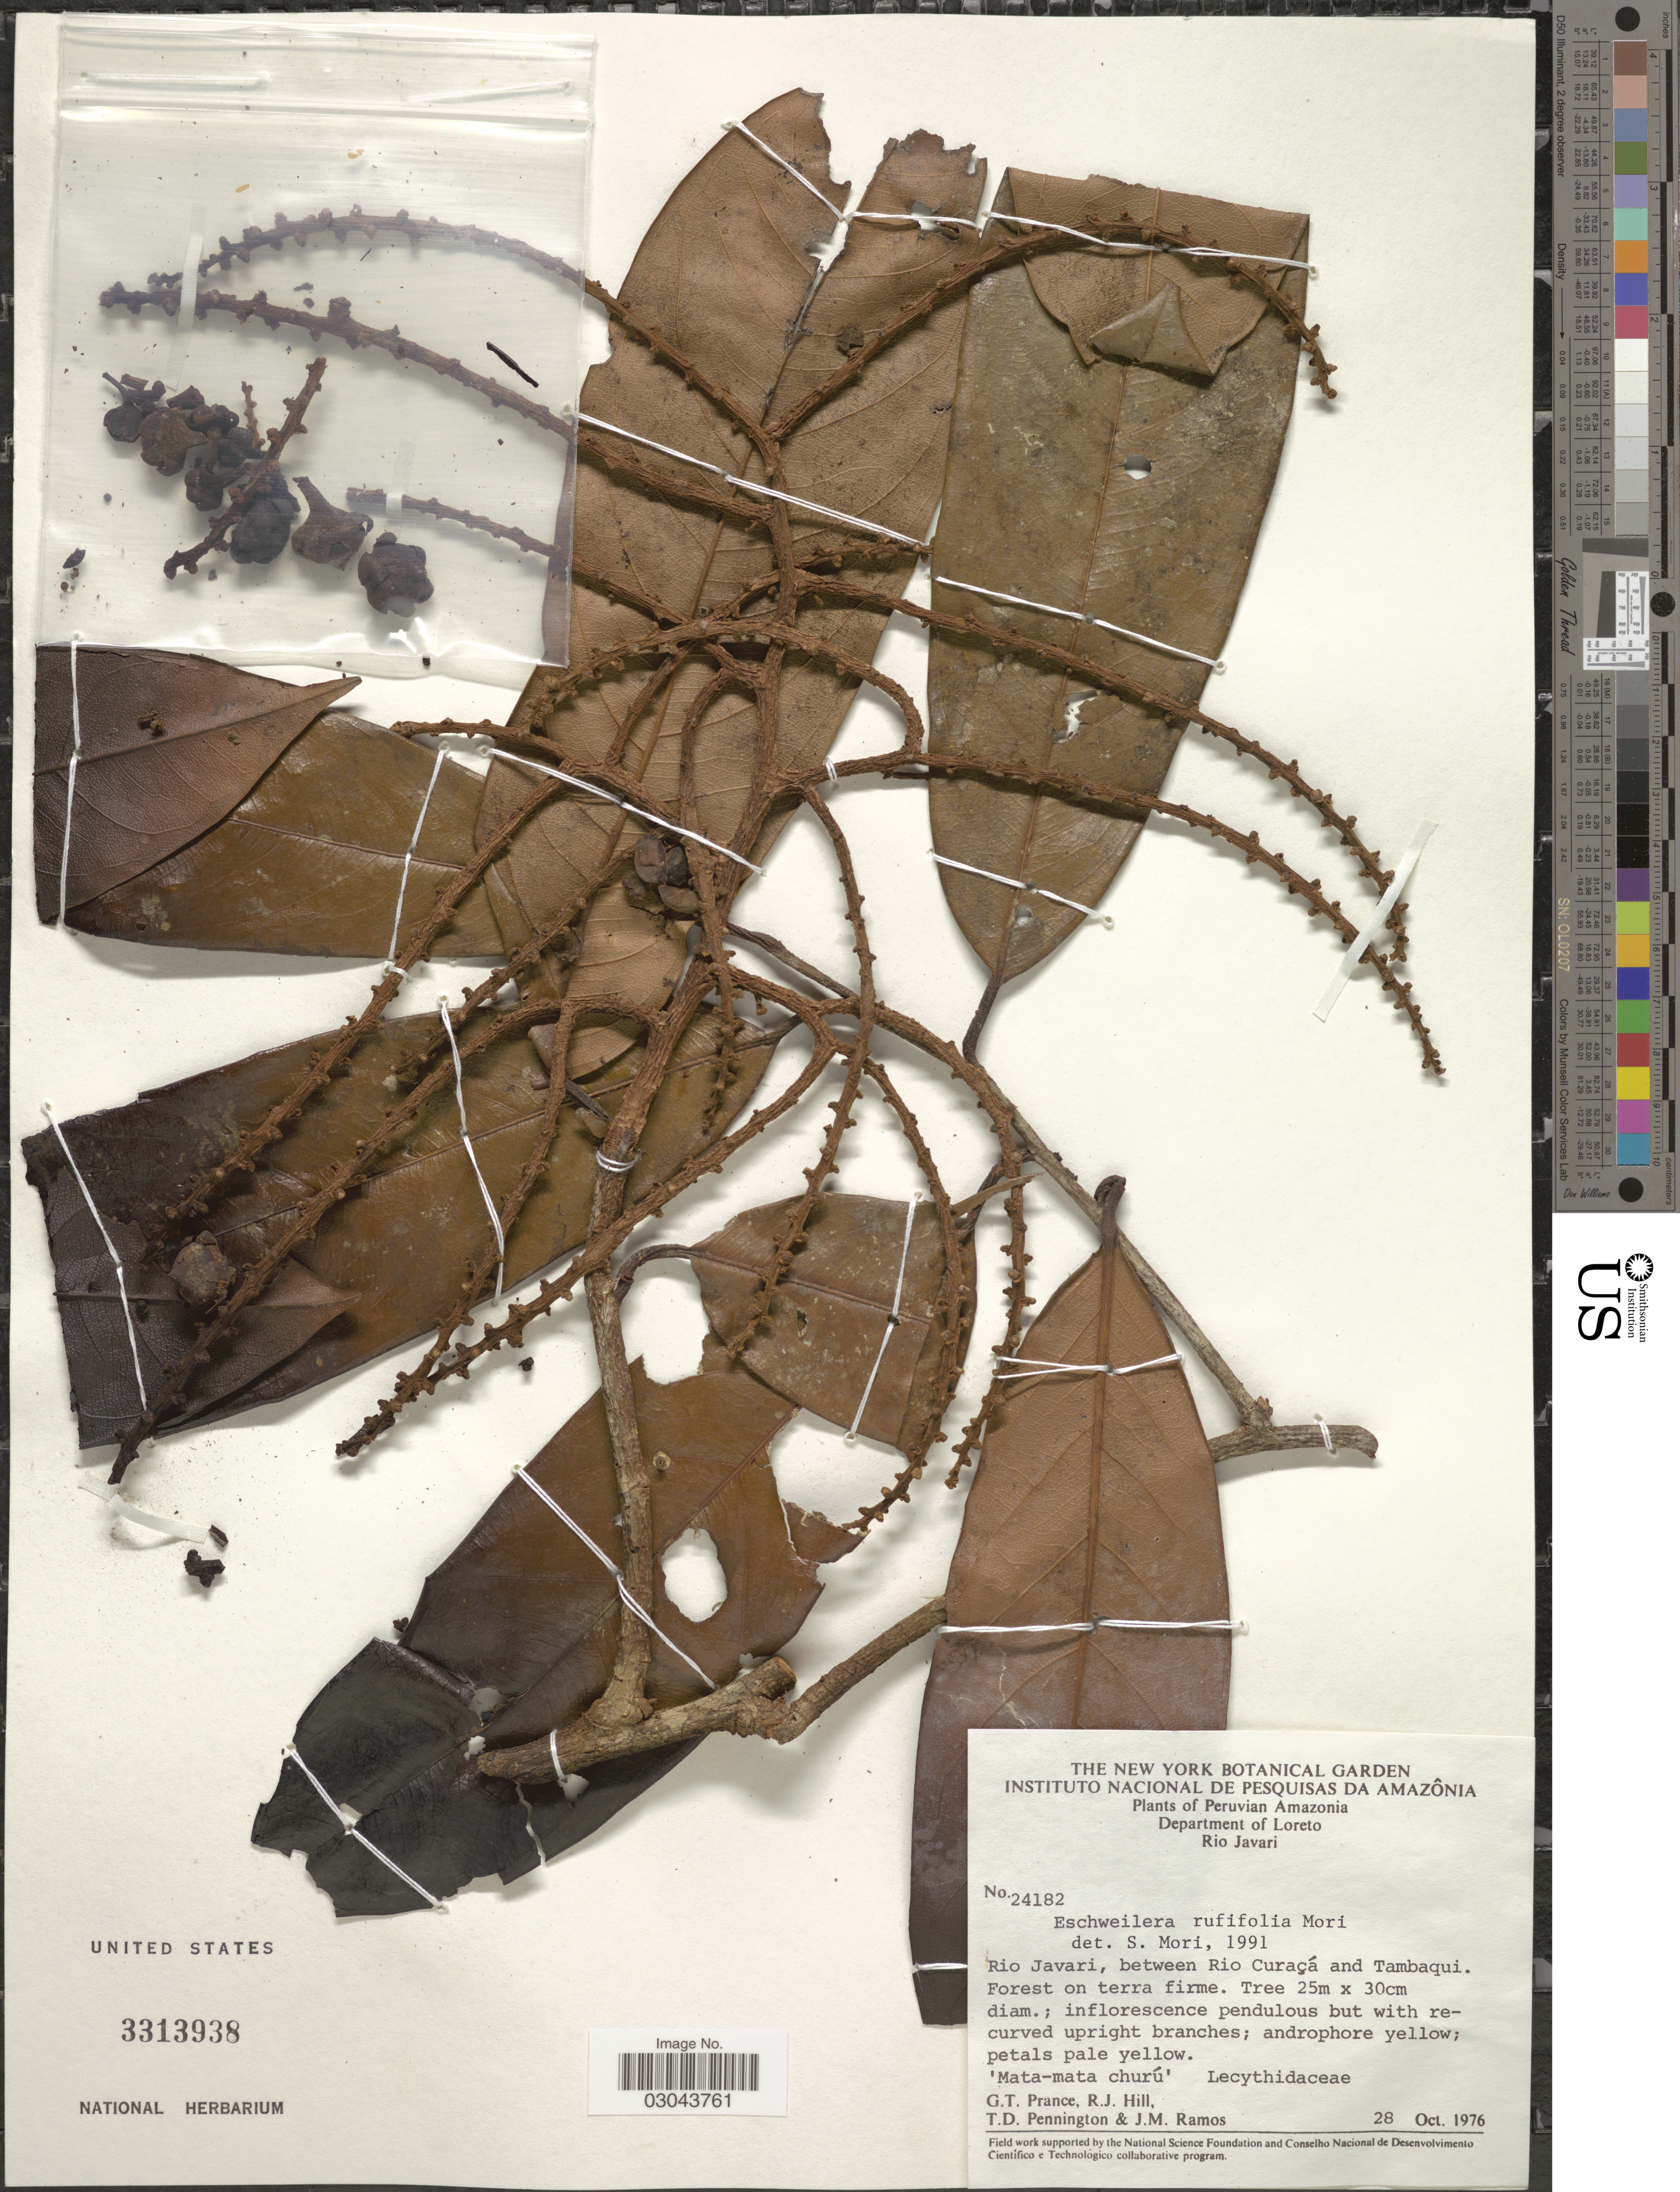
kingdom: Plantae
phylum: Tracheophyta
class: Magnoliopsida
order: Ericales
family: Lecythidaceae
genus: Eschweilera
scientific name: Eschweilera rufifolia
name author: S.A. Mori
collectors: G. T. Prance, R. J. Hill, T. D. Pennington & J. M. Ramos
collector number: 24182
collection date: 1976-10-28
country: Peru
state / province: Loreto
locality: Peruvian Amazonia. Department of Loreto. Rio Javari, between Rio Curaçá and Tambaqui.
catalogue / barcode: US 3313938